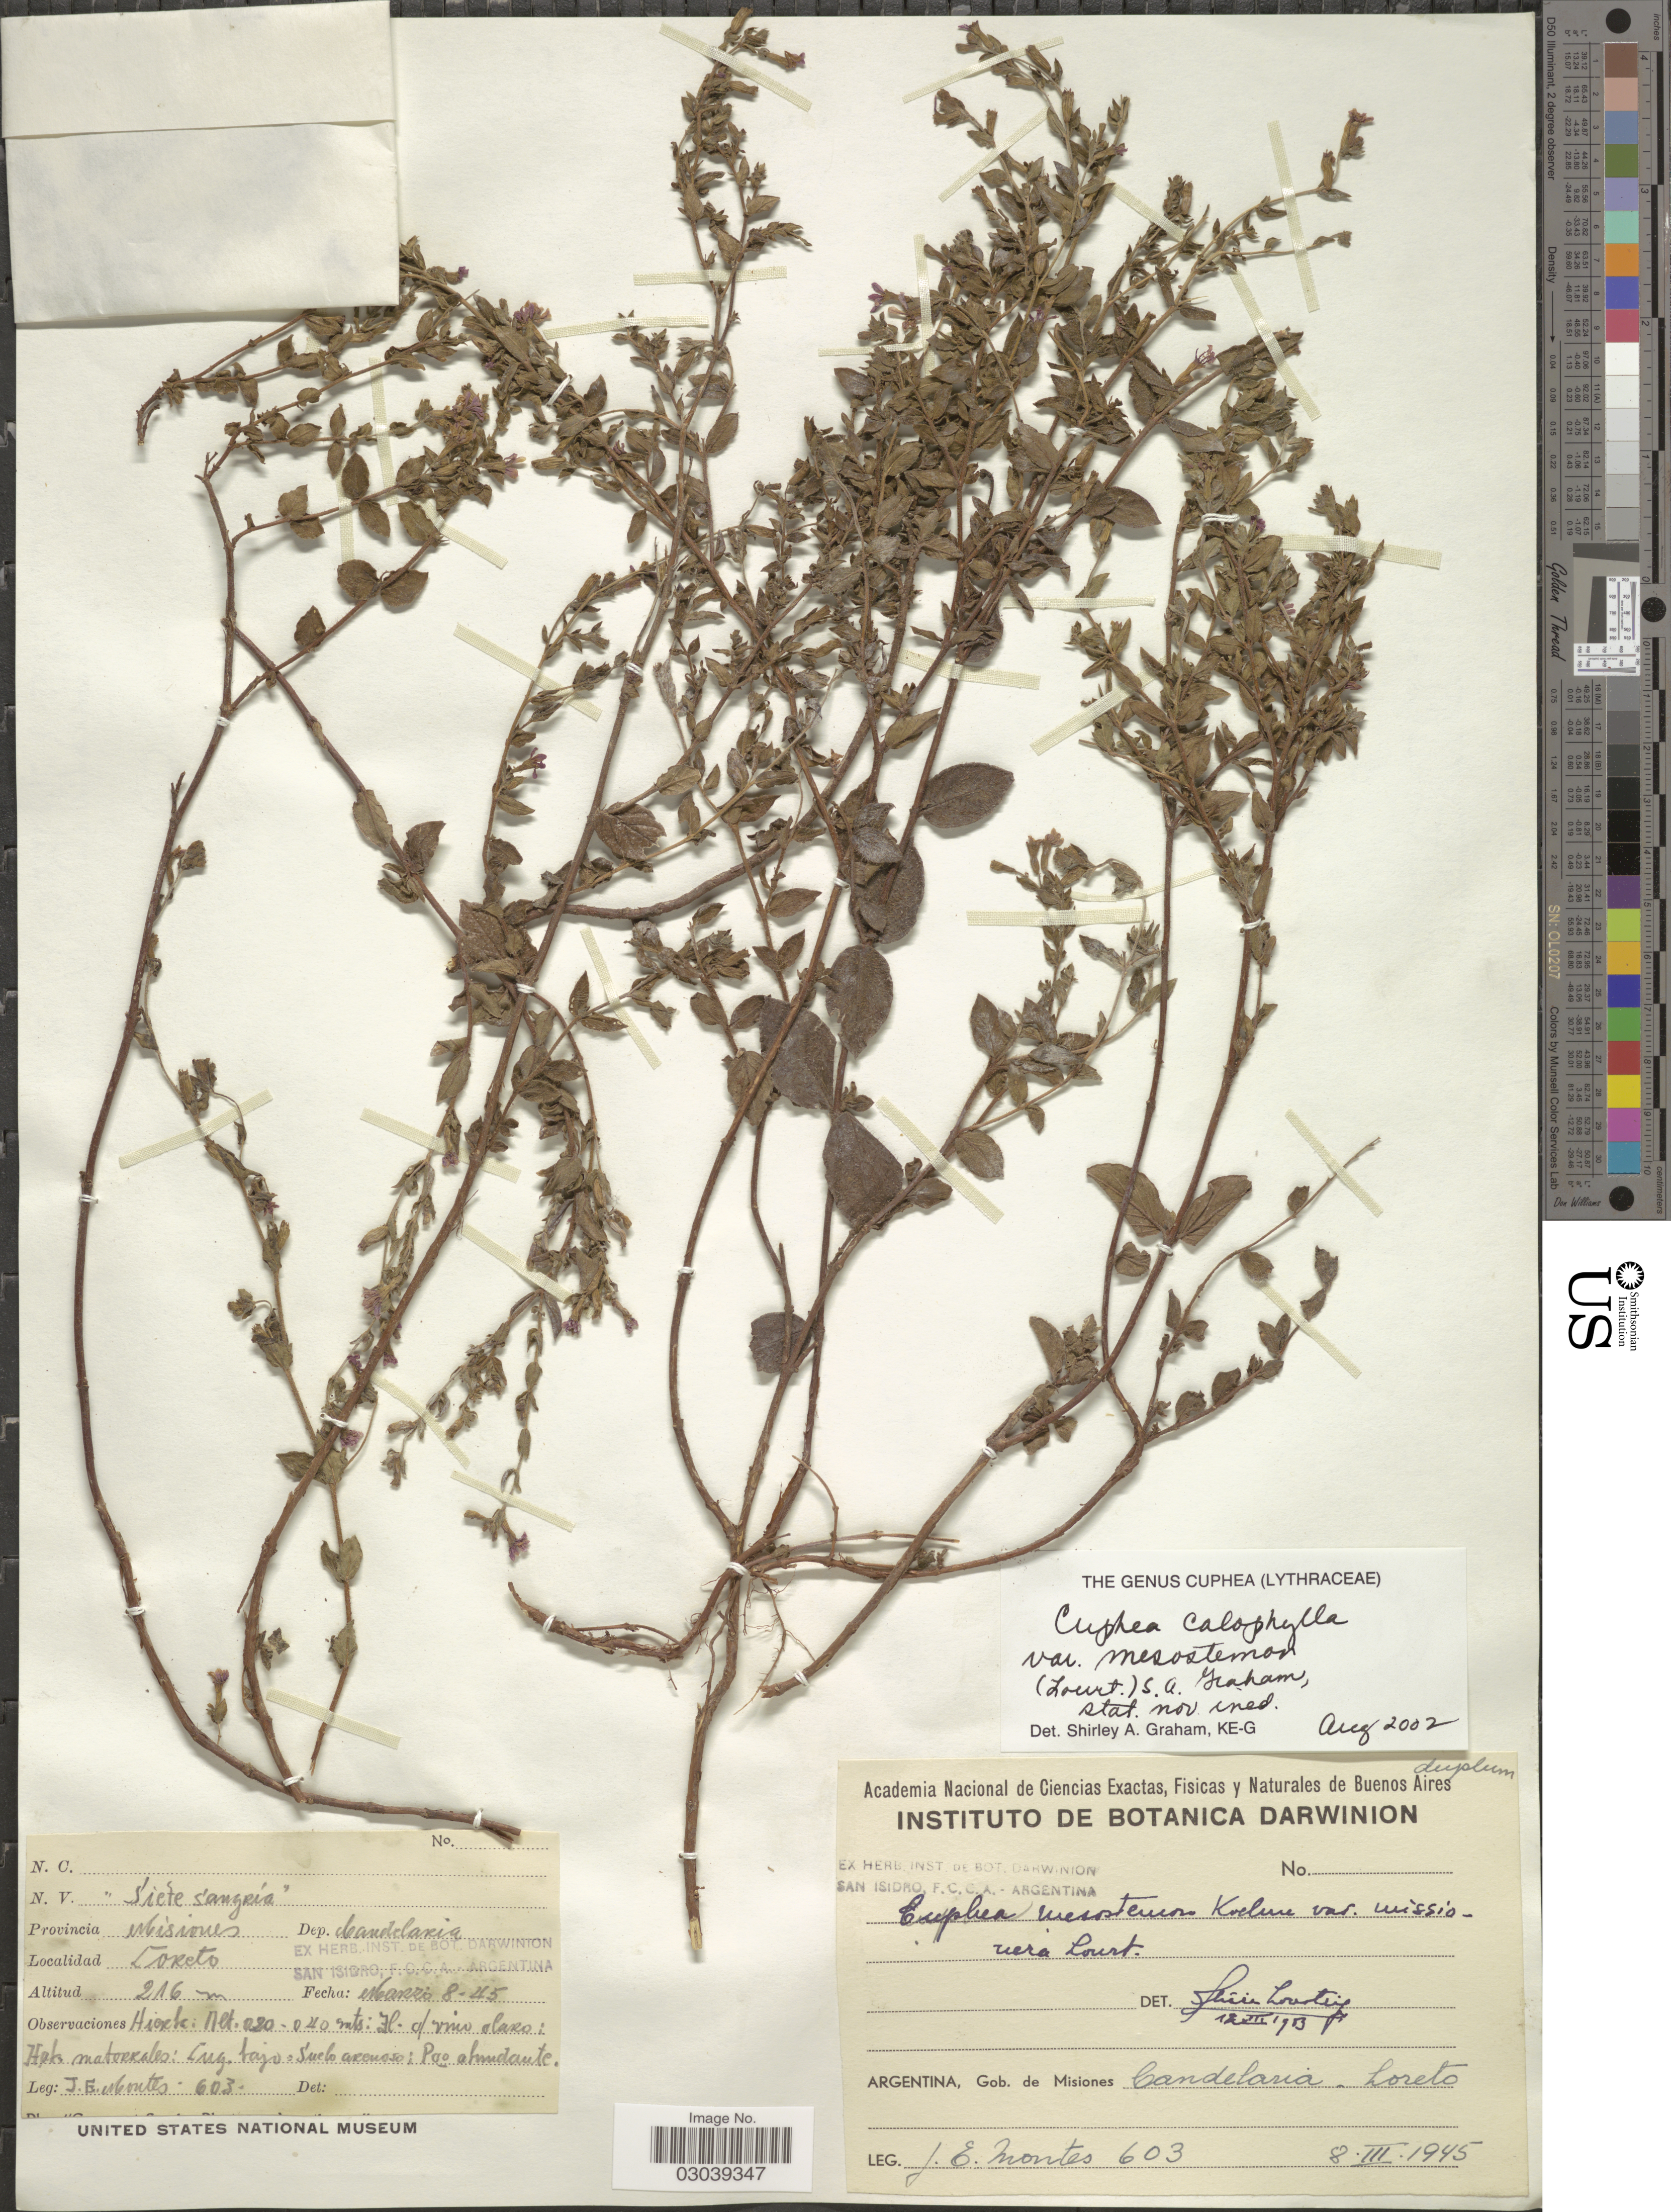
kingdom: Plantae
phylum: Tracheophyta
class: Magnoliopsida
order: Myrtales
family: Lythraceae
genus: Cuphea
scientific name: Cuphea calophylla subsp. mesostemon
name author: (Koehne) Lourteig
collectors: J. E. Montes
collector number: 603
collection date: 1945-03-08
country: Argentina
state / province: Misiones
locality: Gob. de Misiones. Dep. Candelaria-Loreto.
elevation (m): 216